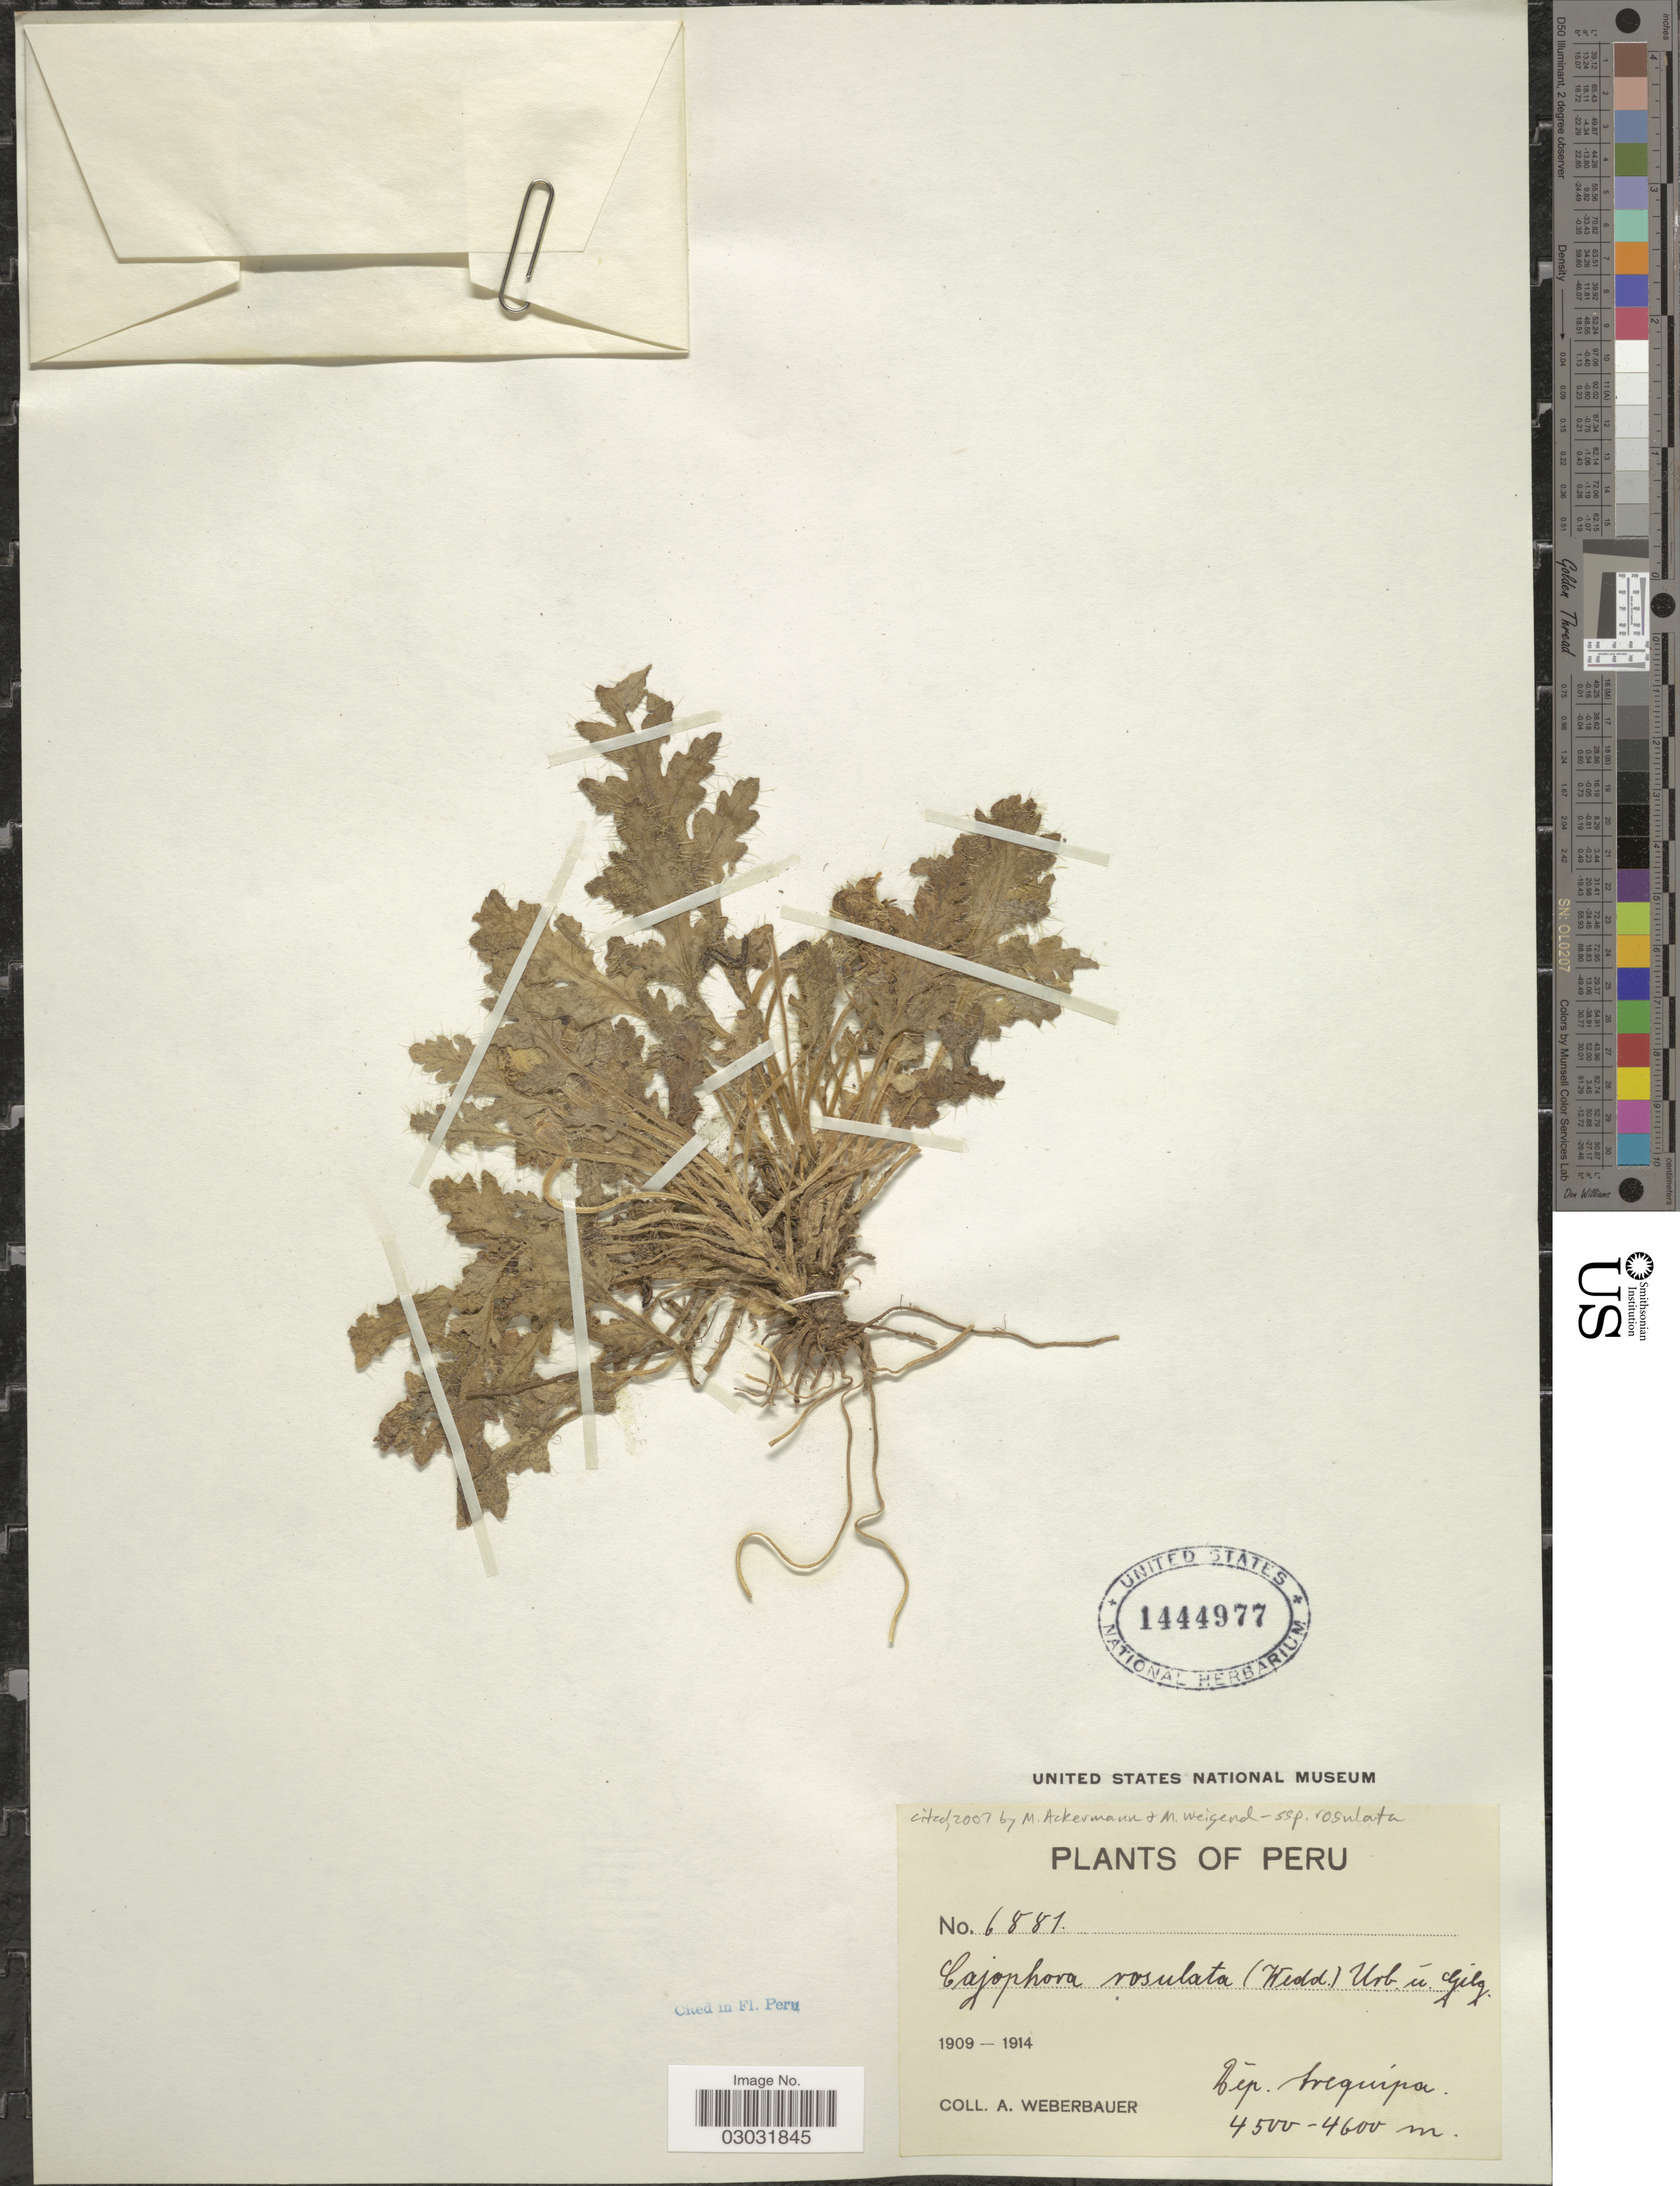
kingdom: Plantae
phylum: Tracheophyta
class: Magnoliopsida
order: Cornales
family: Loasaceae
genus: Caiophora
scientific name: Caiophora rosulata subsp. rosulata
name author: (Wedd.) Urb. & Gilg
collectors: A. Weberbauer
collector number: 6881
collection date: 1909/1914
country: Peru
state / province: Arequipa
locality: Dep. Arequipa.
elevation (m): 4500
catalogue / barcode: US 1444977